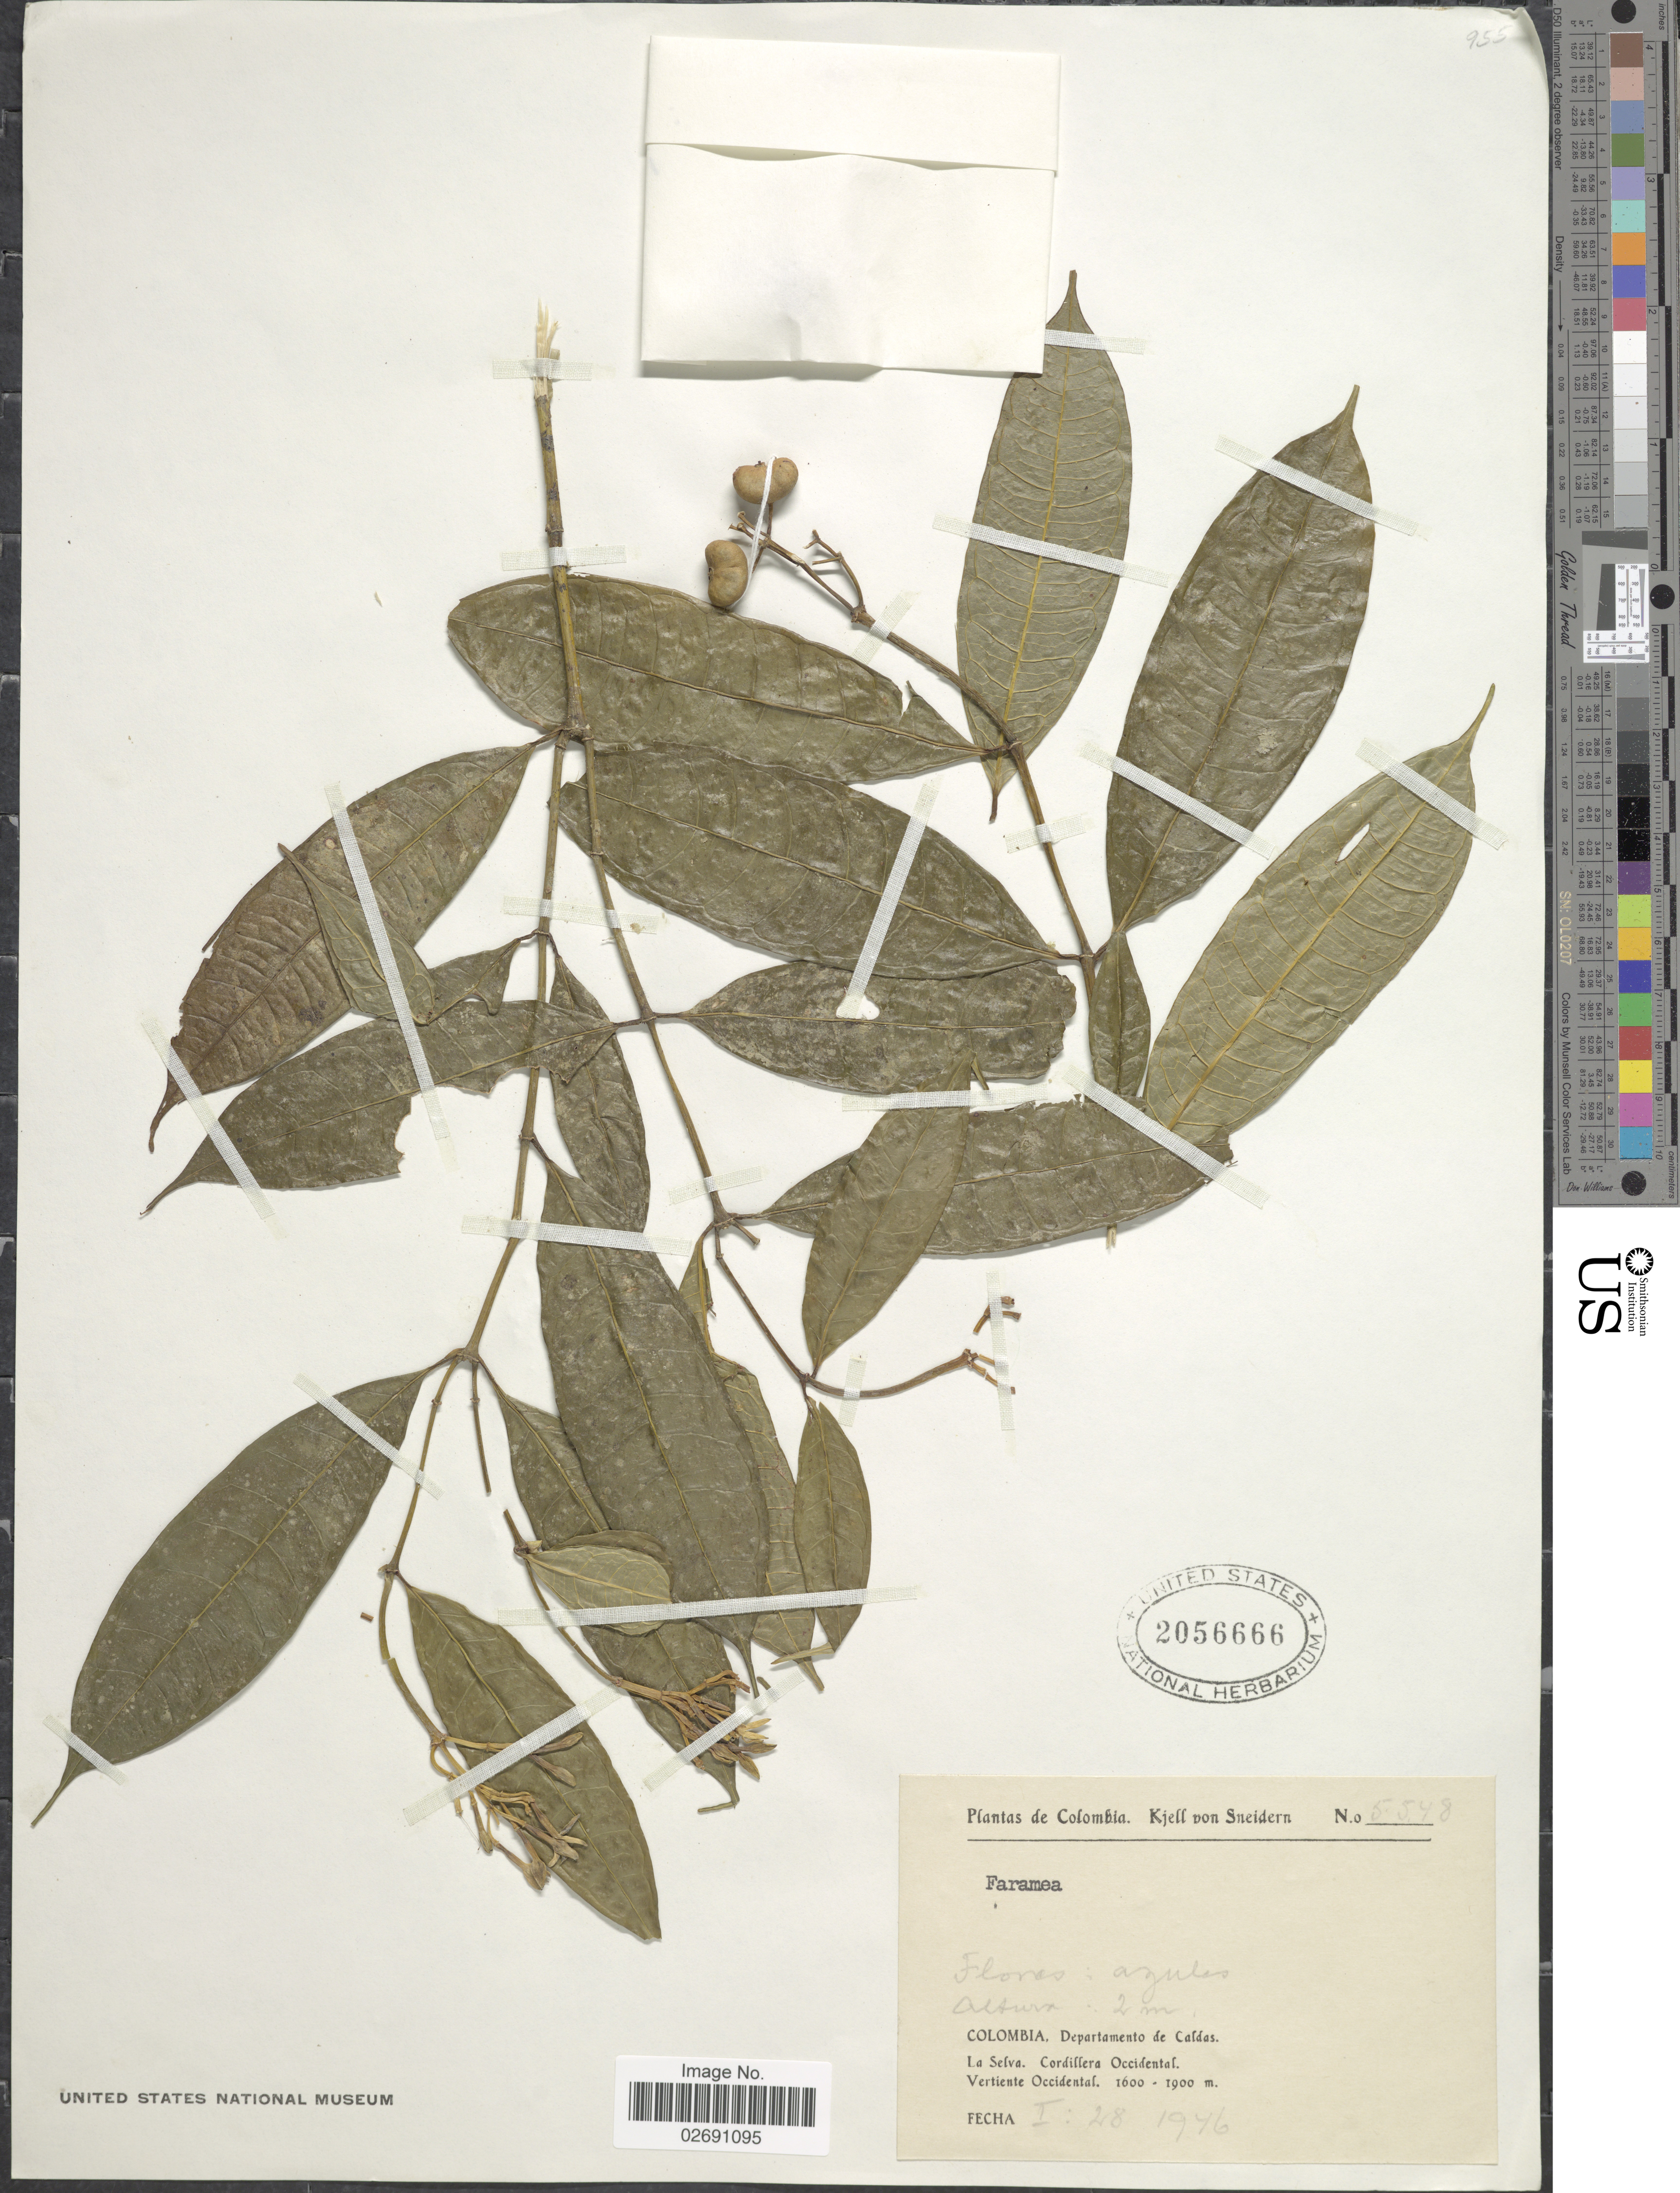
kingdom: Plantae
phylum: Tracheophyta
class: Magnoliopsida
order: Gentianales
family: Rubiaceae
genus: Faramea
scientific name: Faramea sp.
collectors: K. von Sneidern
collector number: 5548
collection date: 1946-01-28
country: Colombia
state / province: Caldas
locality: La Selva, Cordillera Occidental, Vertiente Occidental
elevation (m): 1600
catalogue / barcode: US 2056666